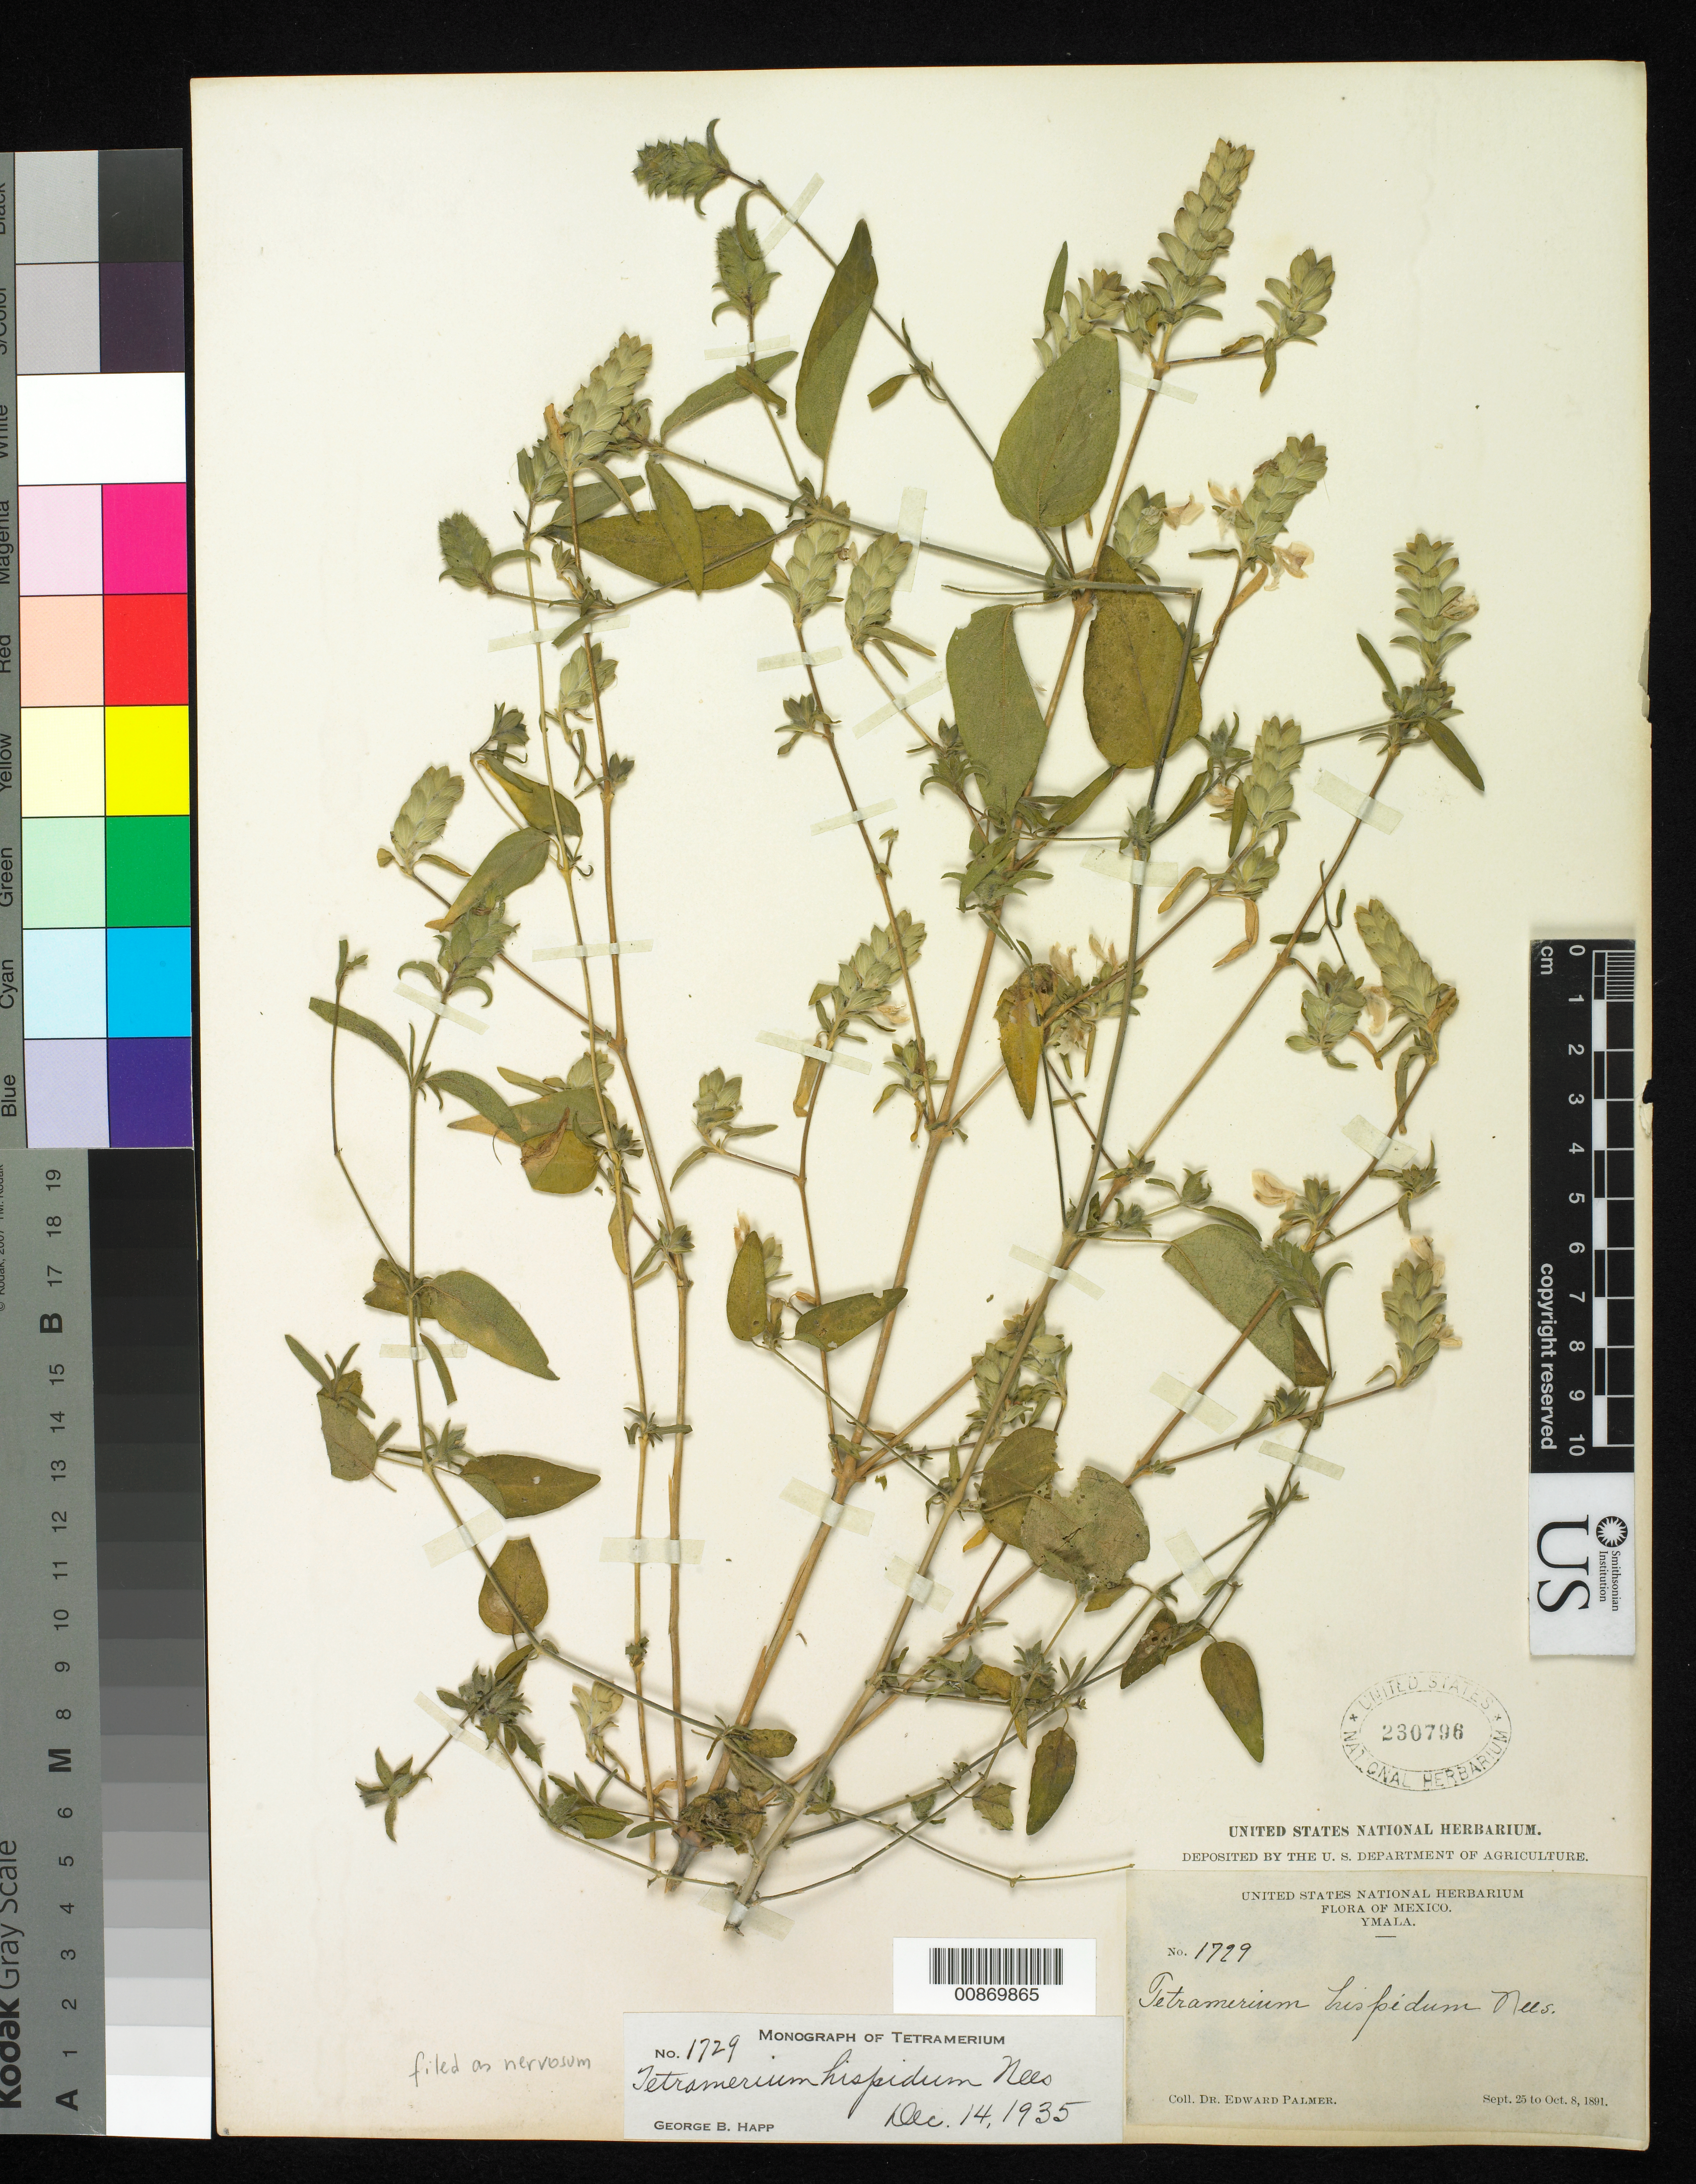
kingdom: Plantae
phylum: Tracheophyta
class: Magnoliopsida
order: Lamiales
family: Acanthaceae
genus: Tetramerium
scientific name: Tetramerium nervosum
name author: Nees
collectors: E. Palmer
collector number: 1729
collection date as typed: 25 Sep 1891 to 08 Oct 1891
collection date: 1891-09-25/1891-10-08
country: Mexico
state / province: Sinaloa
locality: Ymala, Sinaloa.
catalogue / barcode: US 230796